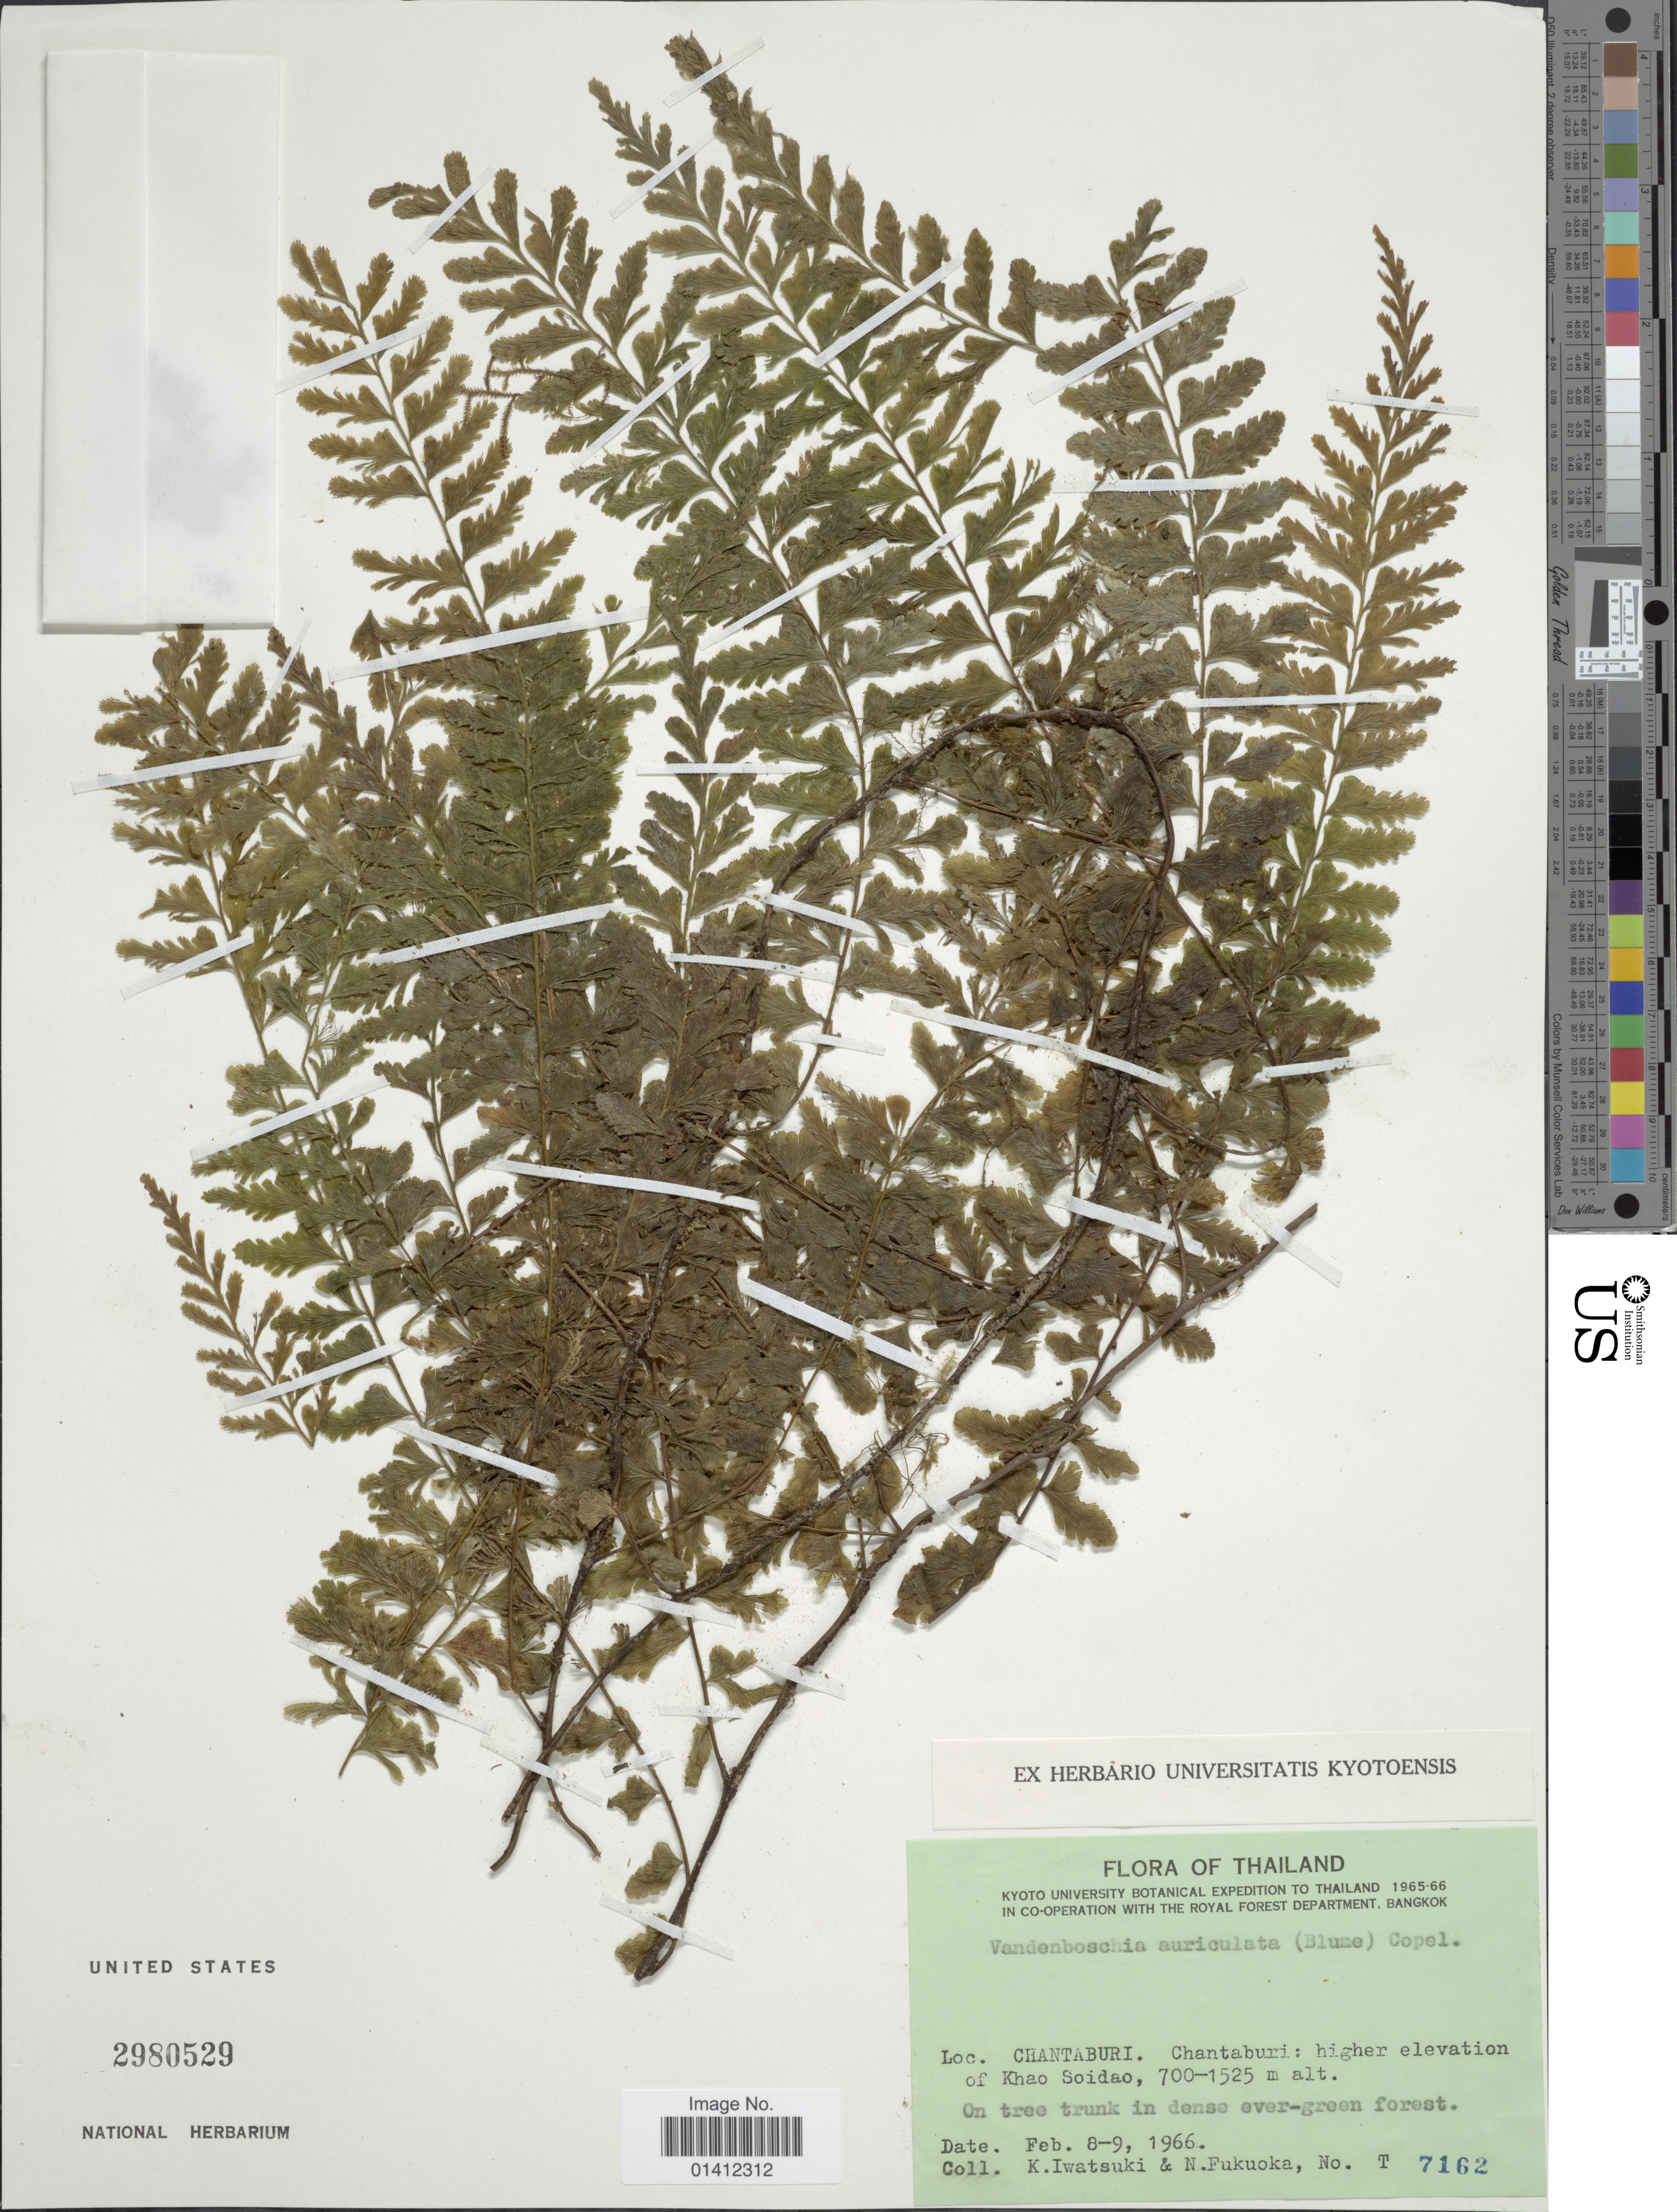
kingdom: Plantae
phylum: Tracheophyta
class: Polypodiopsida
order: Hymenophyllales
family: Hymenophyllaceae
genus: Vandenboschia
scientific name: Vandenboschia auriculata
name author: (Blume) Copel.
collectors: K. Iwatsuki & N. Fukuoka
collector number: T 7162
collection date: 1966-02-08/1966-02-09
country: Thailand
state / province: Chanthaburi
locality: Chantaburi. Chantaburi: higher elevation of Khao Soidao. On tree trunk in dense ever-green forest.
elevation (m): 700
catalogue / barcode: US 2980529